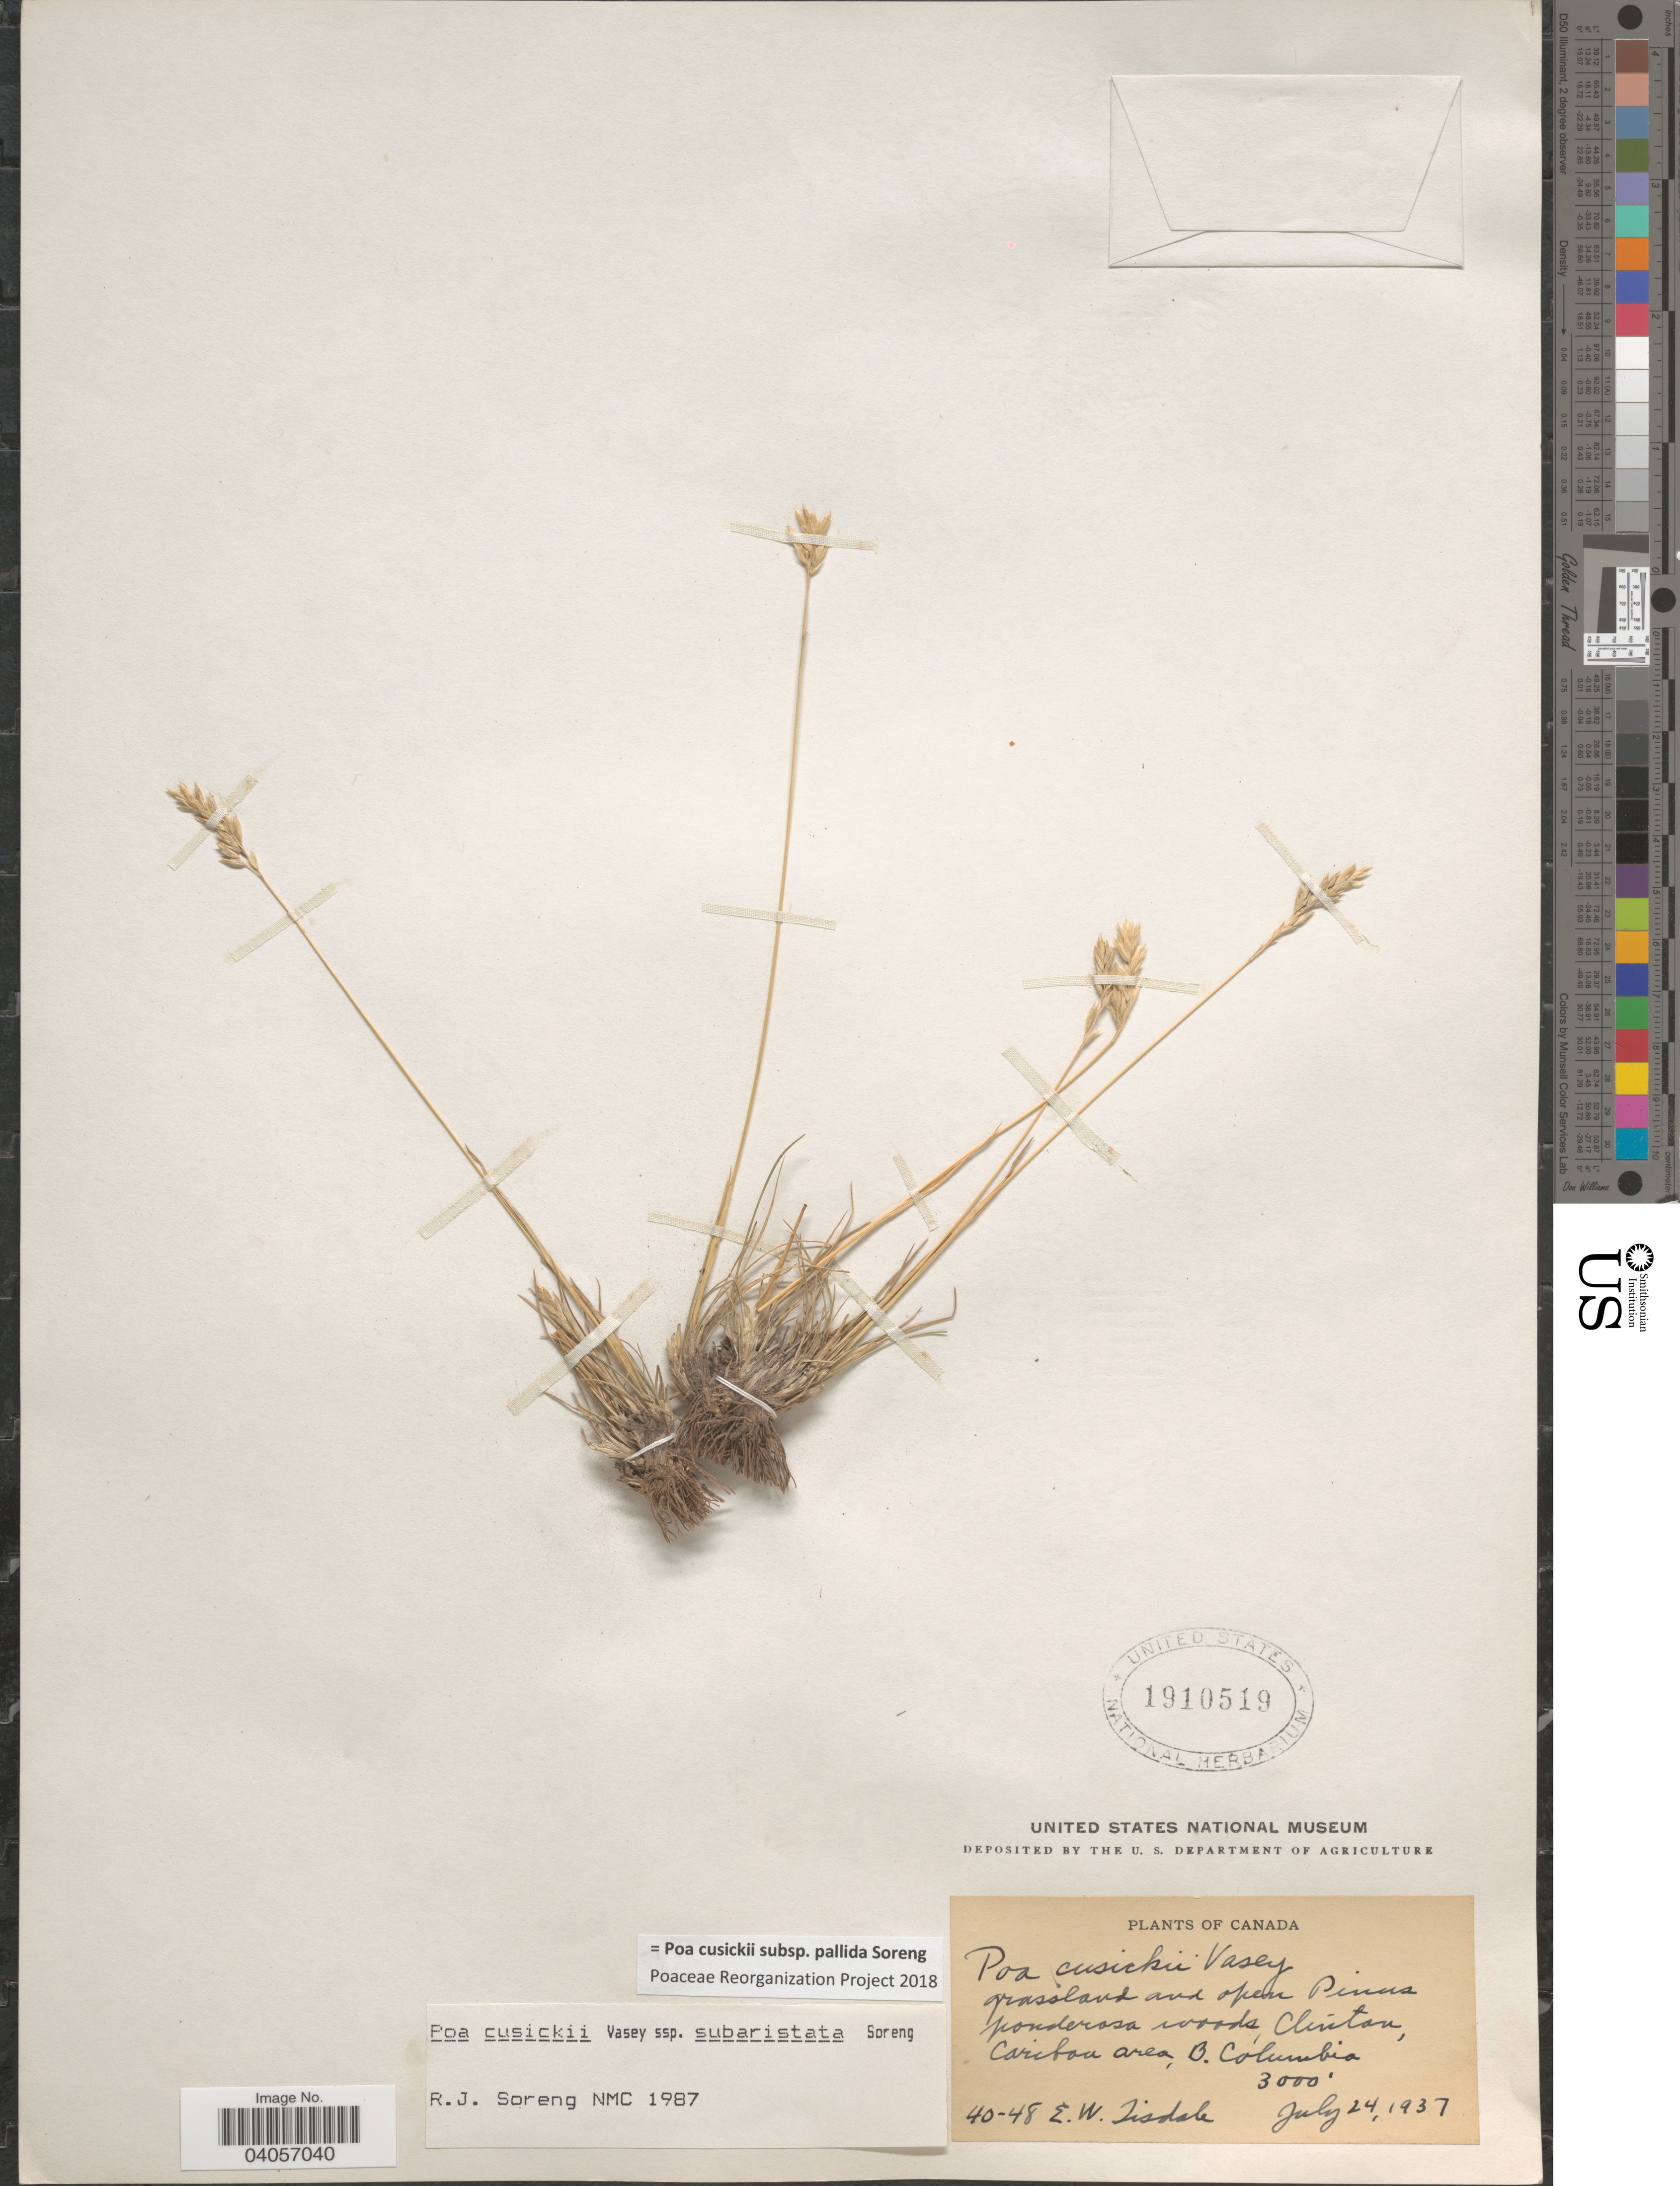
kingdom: Plantae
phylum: Tracheophyta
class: Liliopsida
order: Poales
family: Poaceae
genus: Poa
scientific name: Poa cusickii subsp. pallida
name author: Soreng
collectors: E. Tisdale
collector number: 40-48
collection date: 1937-07-24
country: Canada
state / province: British Columbia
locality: Clinton, Caribou area.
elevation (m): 914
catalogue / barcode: US 1910519